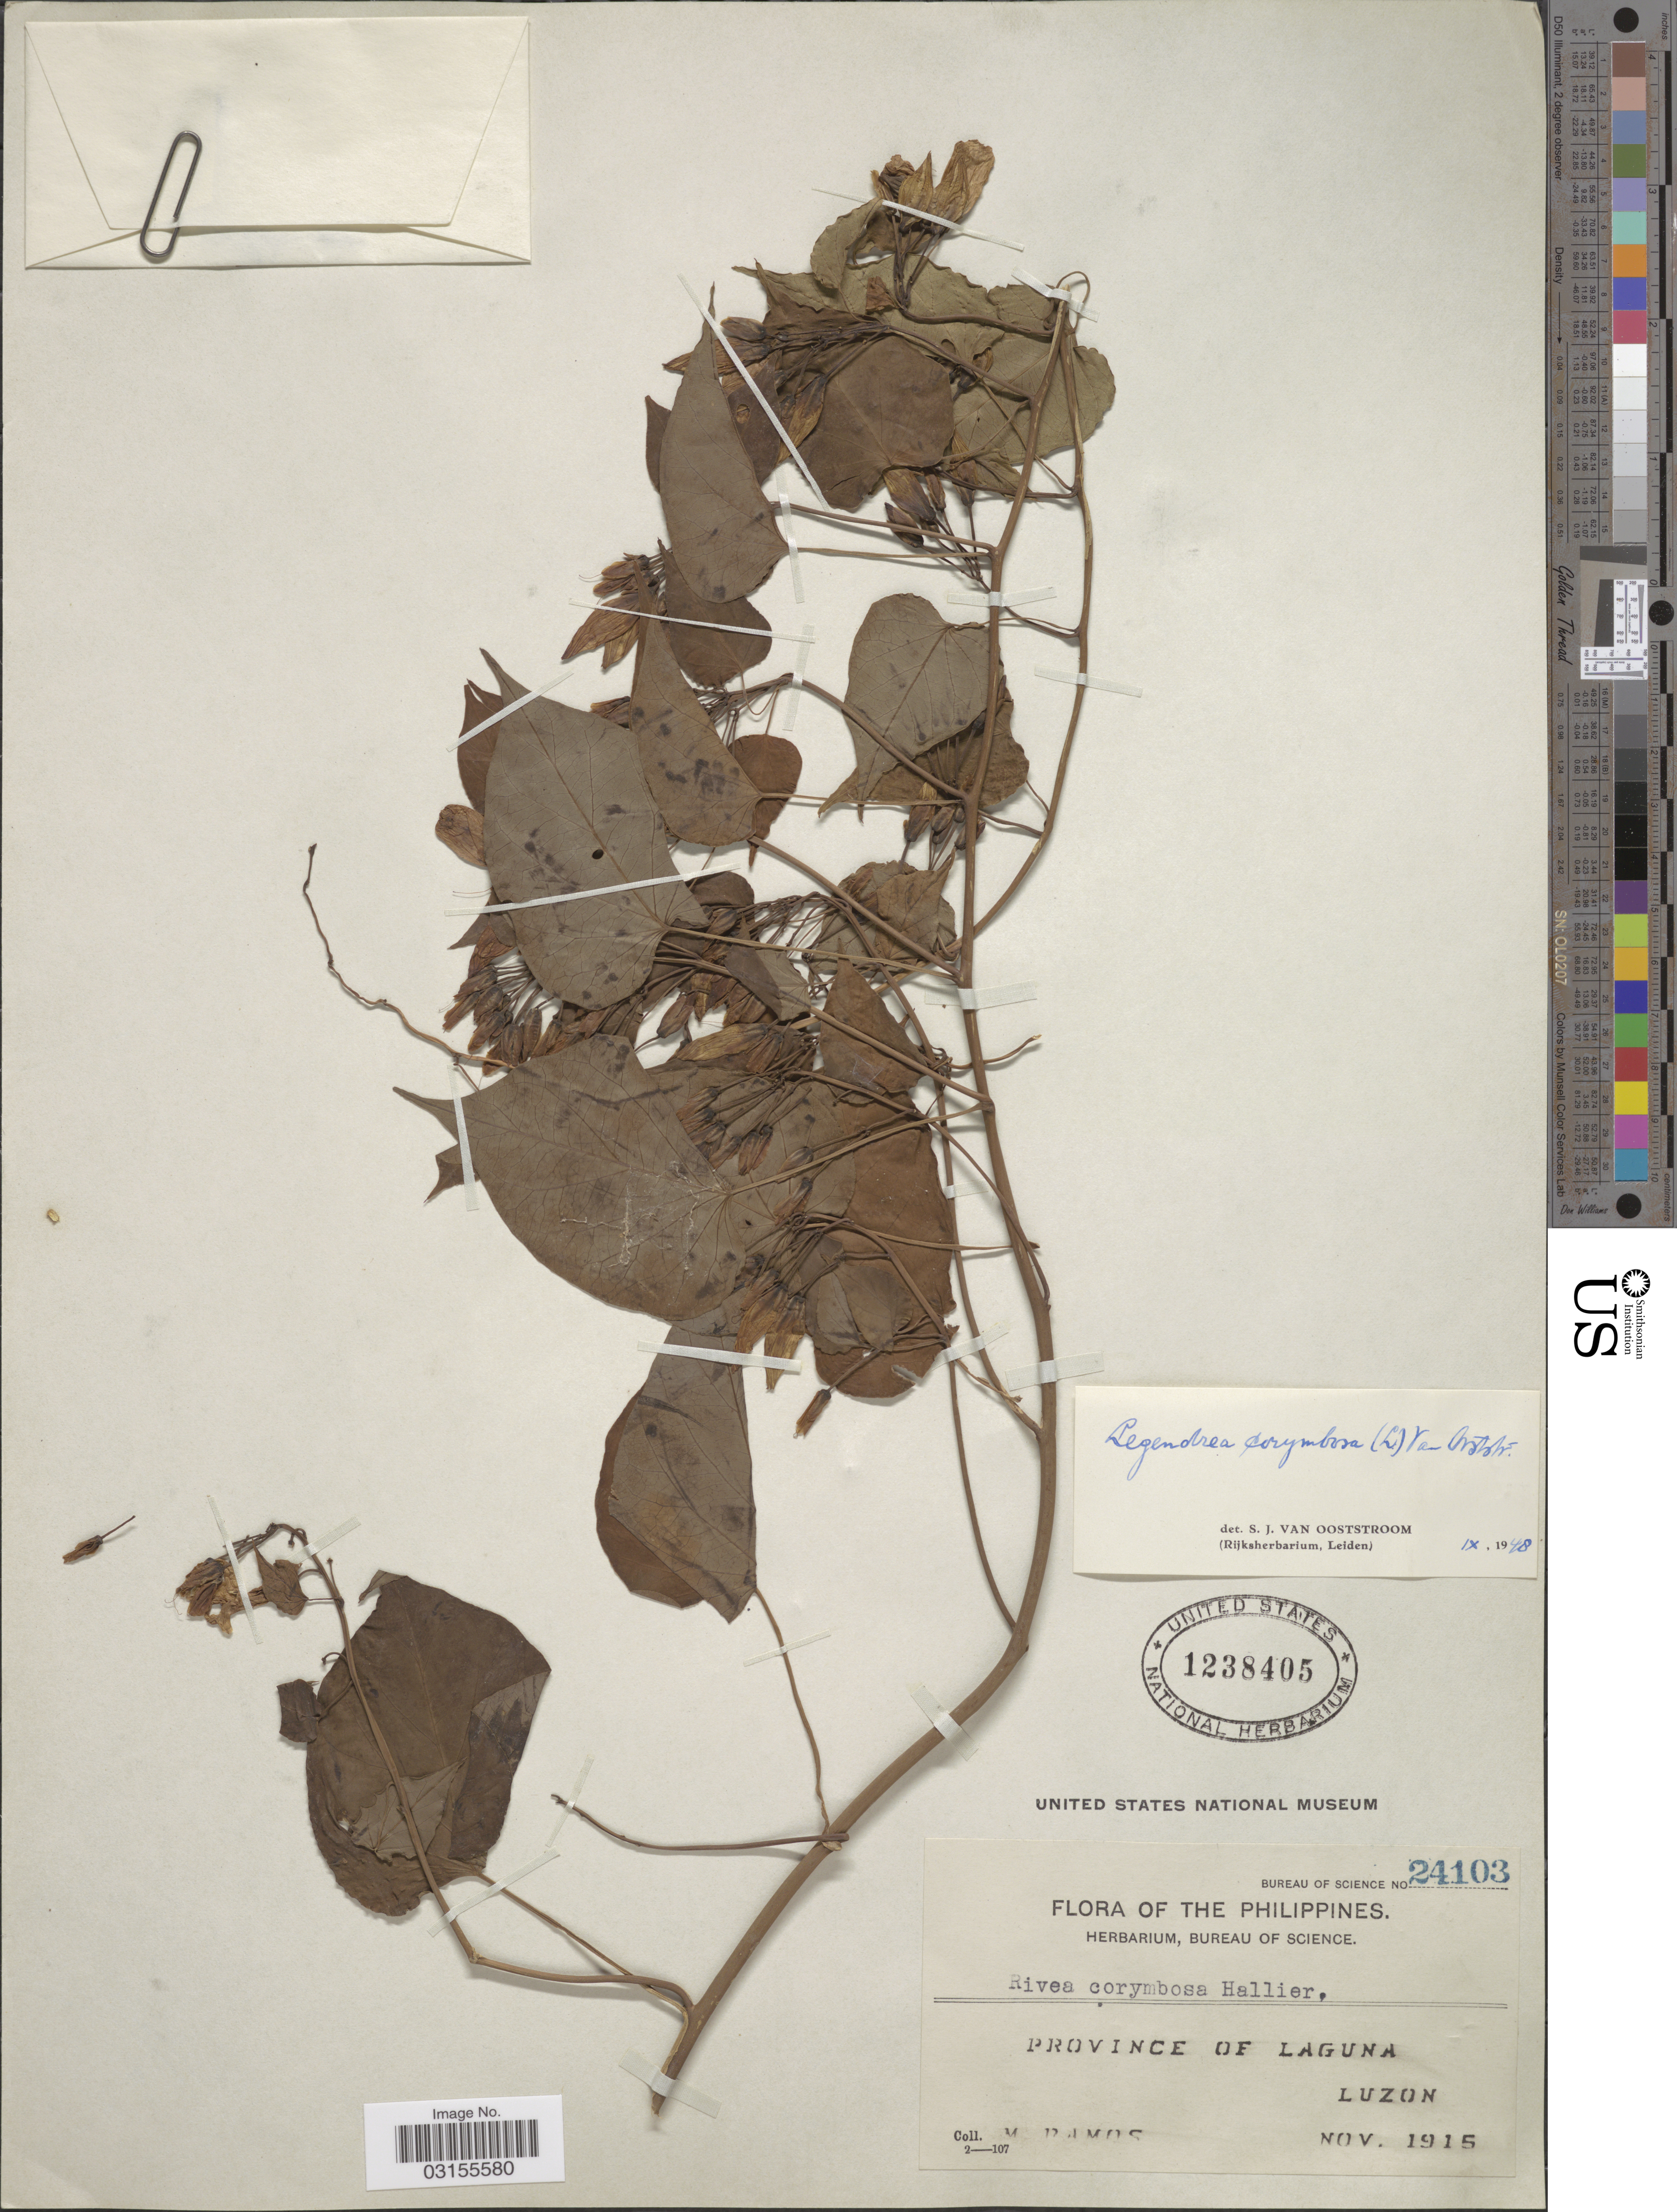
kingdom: Plantae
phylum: Tracheophyta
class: Magnoliopsida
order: Solanales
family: Convolvulaceae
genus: Turbina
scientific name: Turbina corymbosa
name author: (L.) Raf.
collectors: M. Ramos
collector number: Bureau of Science 24103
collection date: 1915-11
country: Philippines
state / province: Calabarzon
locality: Province of Laguna, Luzon.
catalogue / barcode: US 1238405